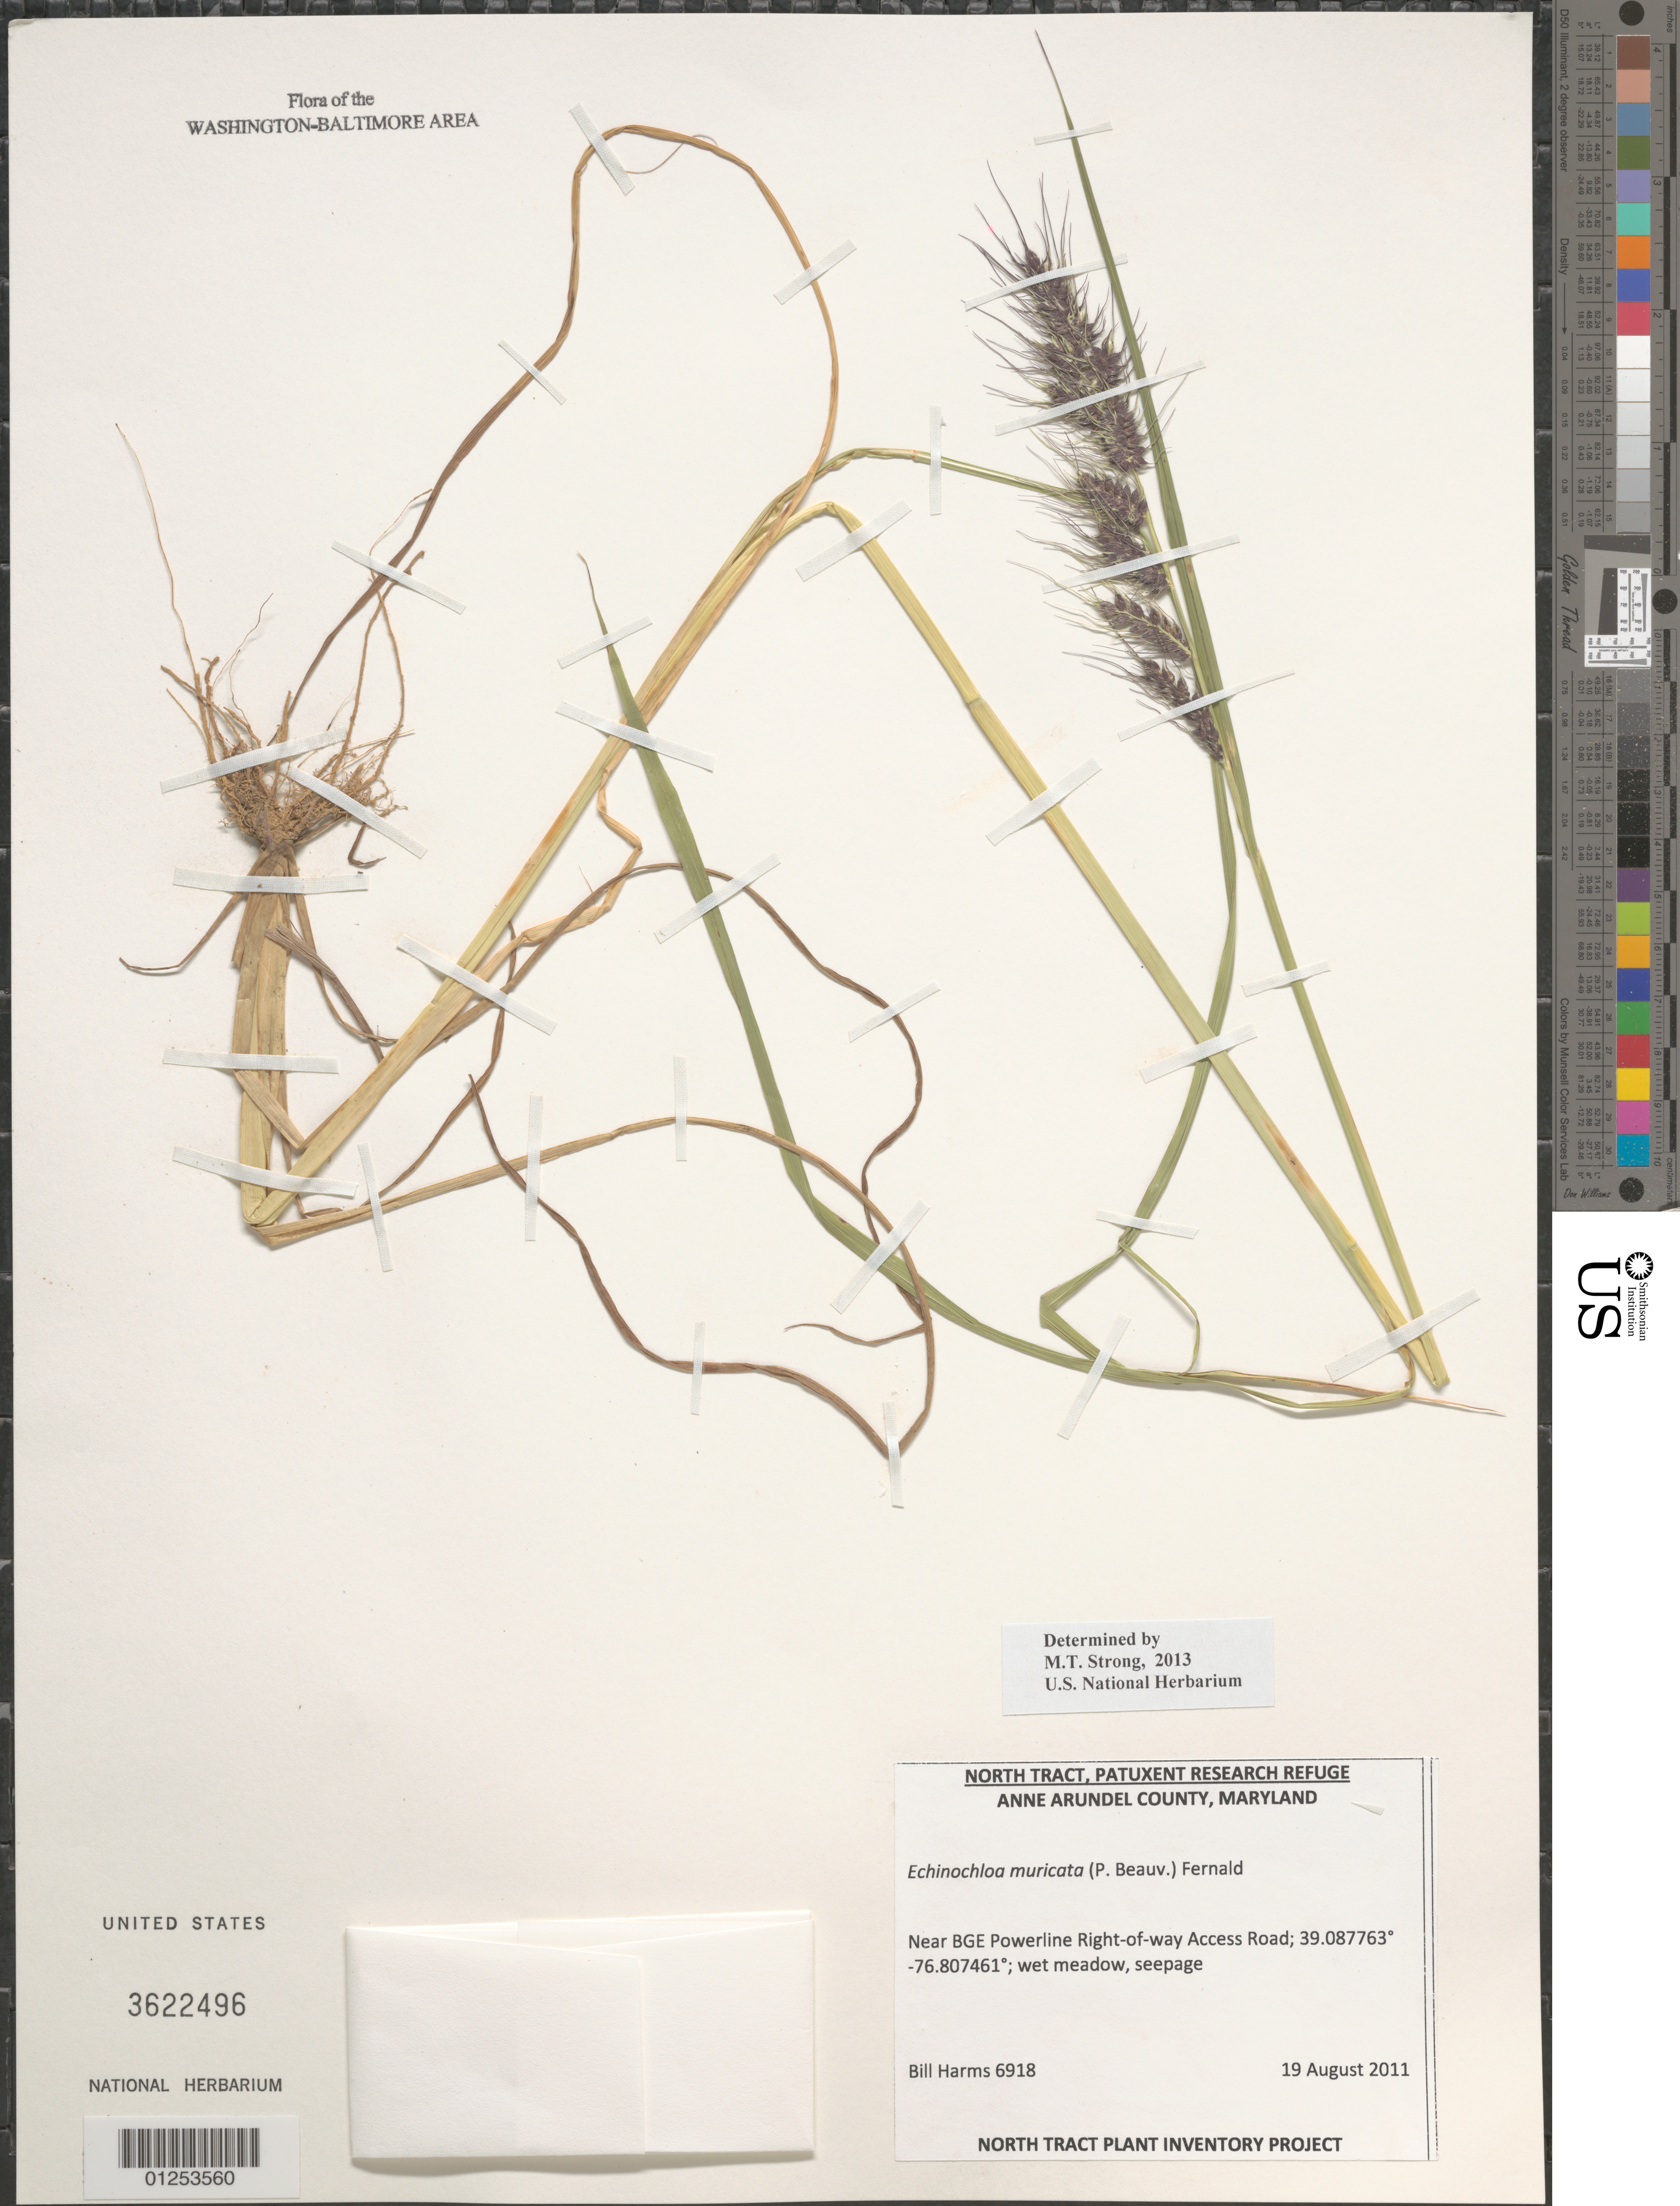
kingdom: Plantae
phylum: Tracheophyta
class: Liliopsida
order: Poales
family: Poaceae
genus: Echinochloa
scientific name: Echinochloa muricata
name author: (P. Beauv.) Fernald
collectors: B. Harms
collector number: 6918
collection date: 2011-08-19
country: United States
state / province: Maryland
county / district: Anne Arundel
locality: Near BGE Powerline Rightof way Access Road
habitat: wet meadow, seepage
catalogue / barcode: US 3622496